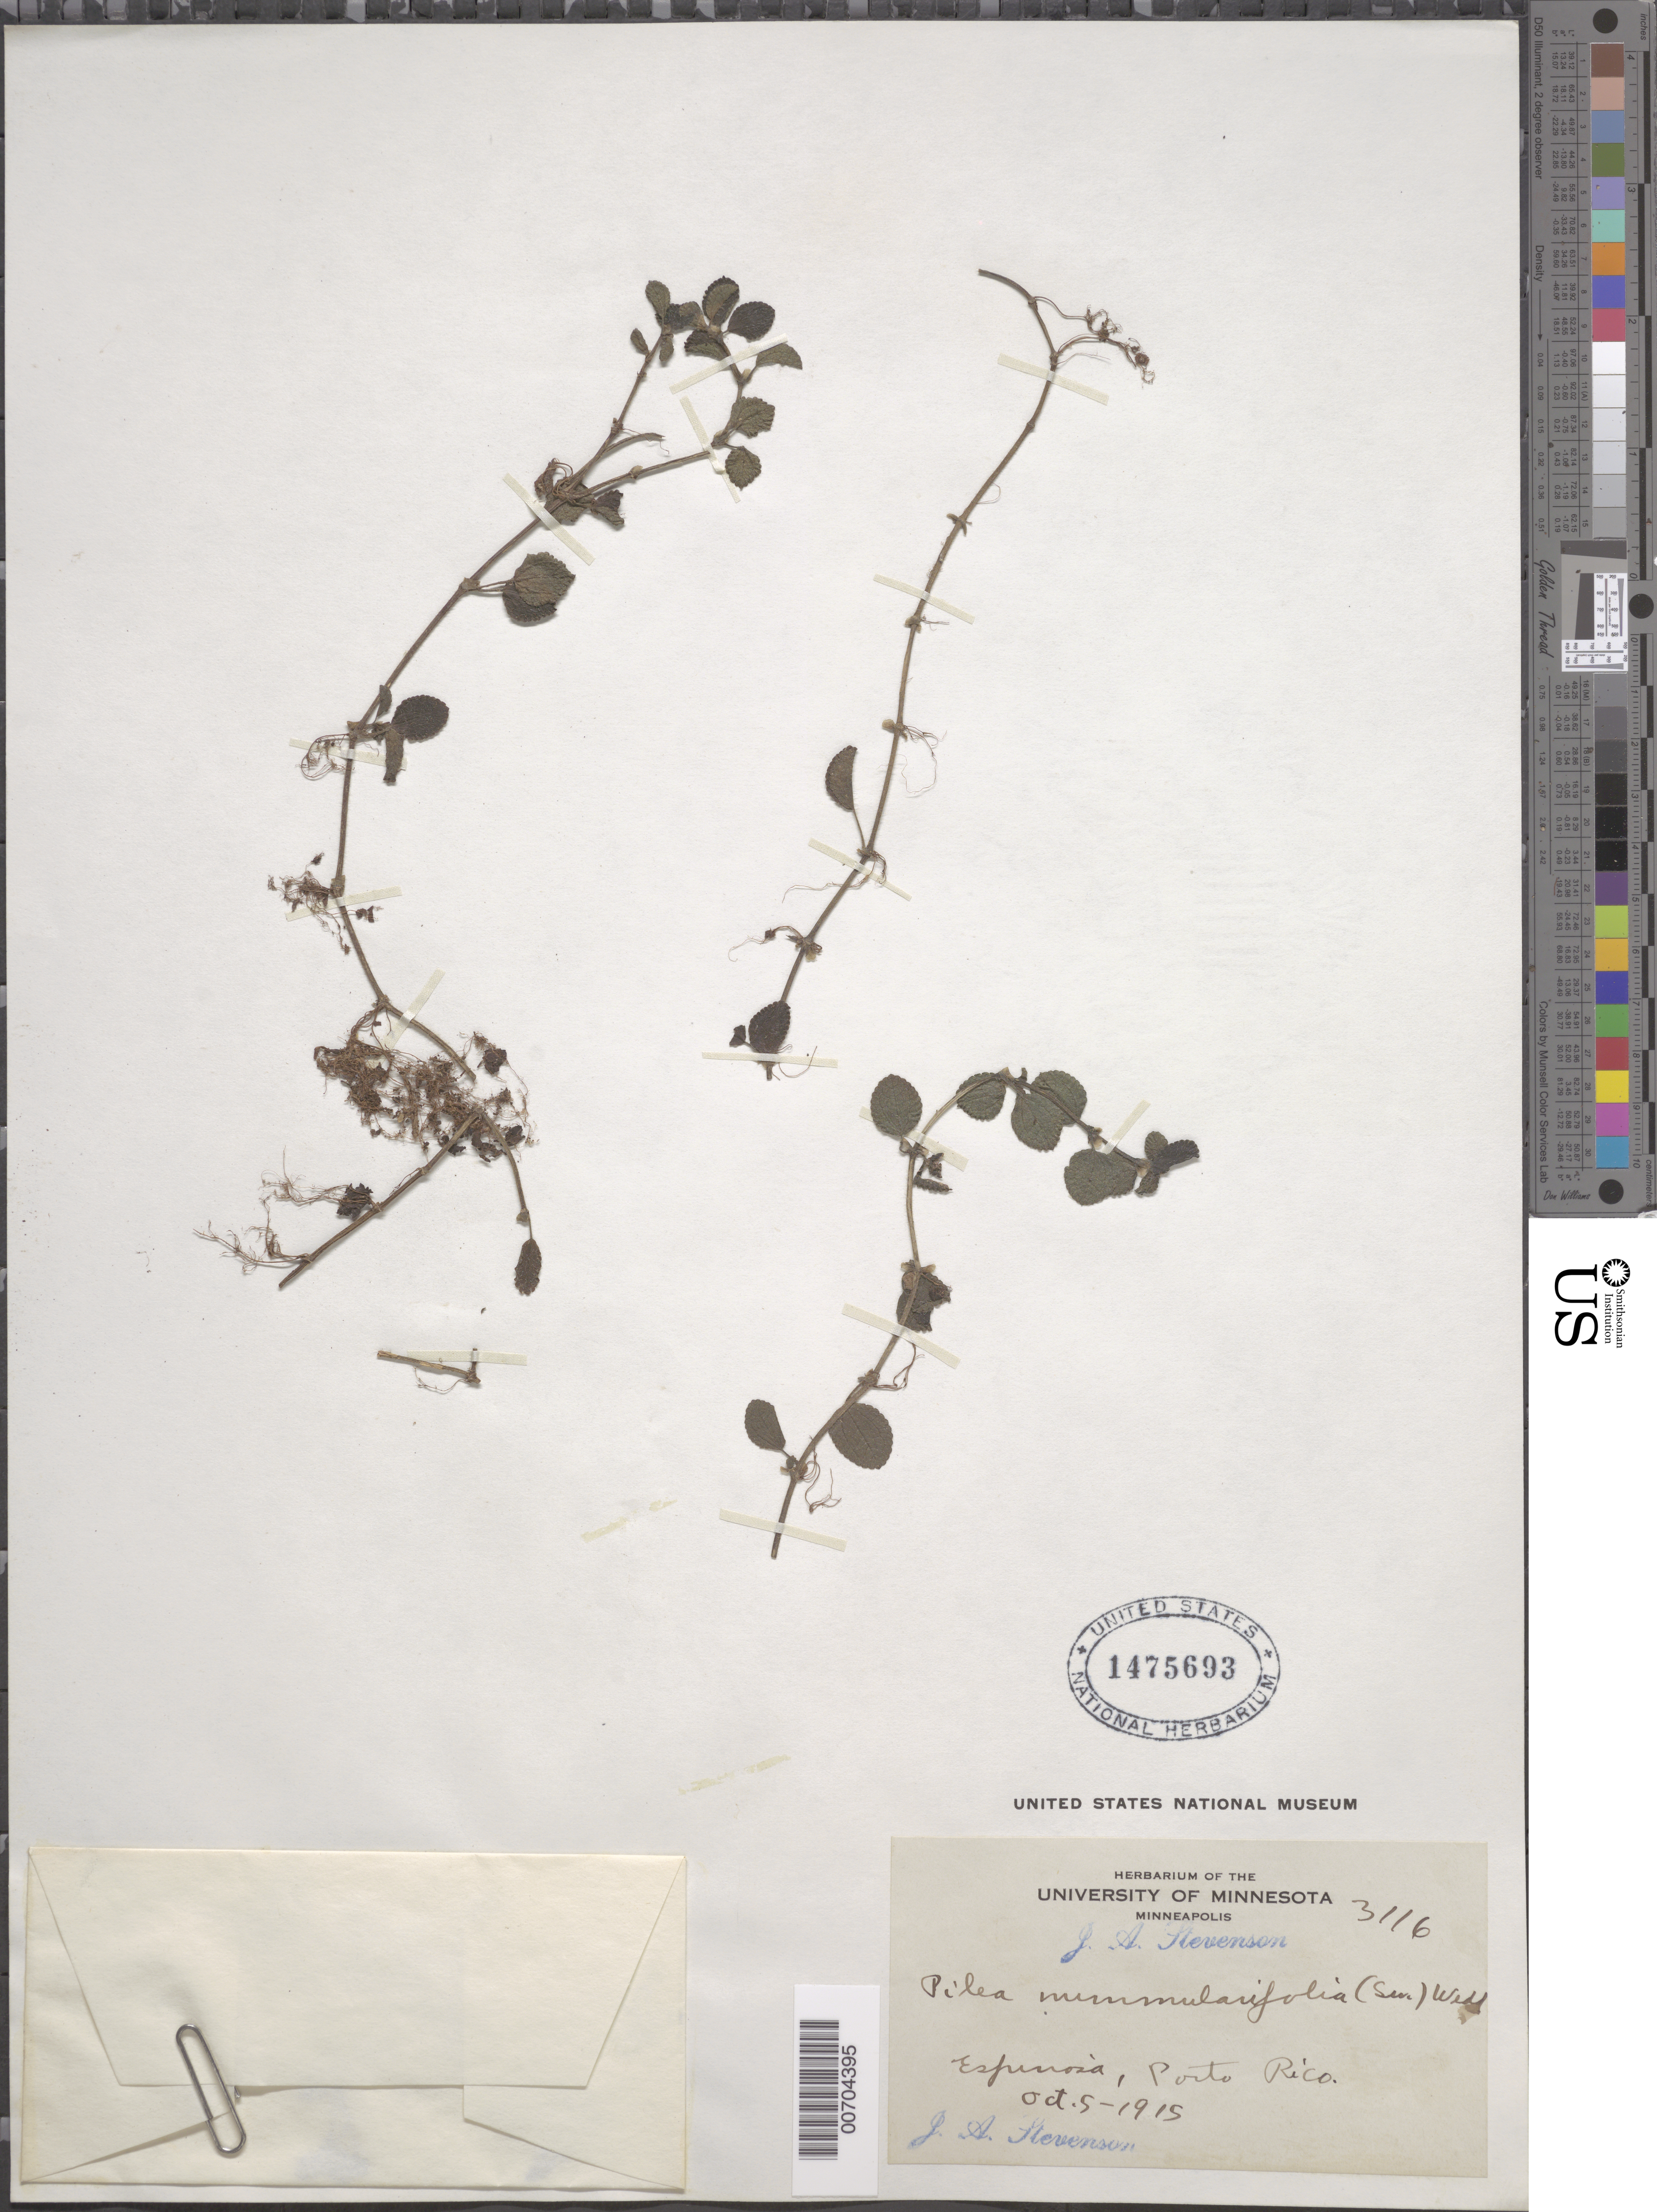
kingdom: Plantae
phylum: Tracheophyta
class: Magnoliopsida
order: Rosales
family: Urticaceae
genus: Pilea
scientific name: Pilea nummulariifolia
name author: (Sw.) Wedd.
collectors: J. Stevenson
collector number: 3116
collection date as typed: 05 Oct 1915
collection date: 1915-10-05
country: Puerto Rico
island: Greater Antilles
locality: Espinosà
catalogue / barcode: US 1475693